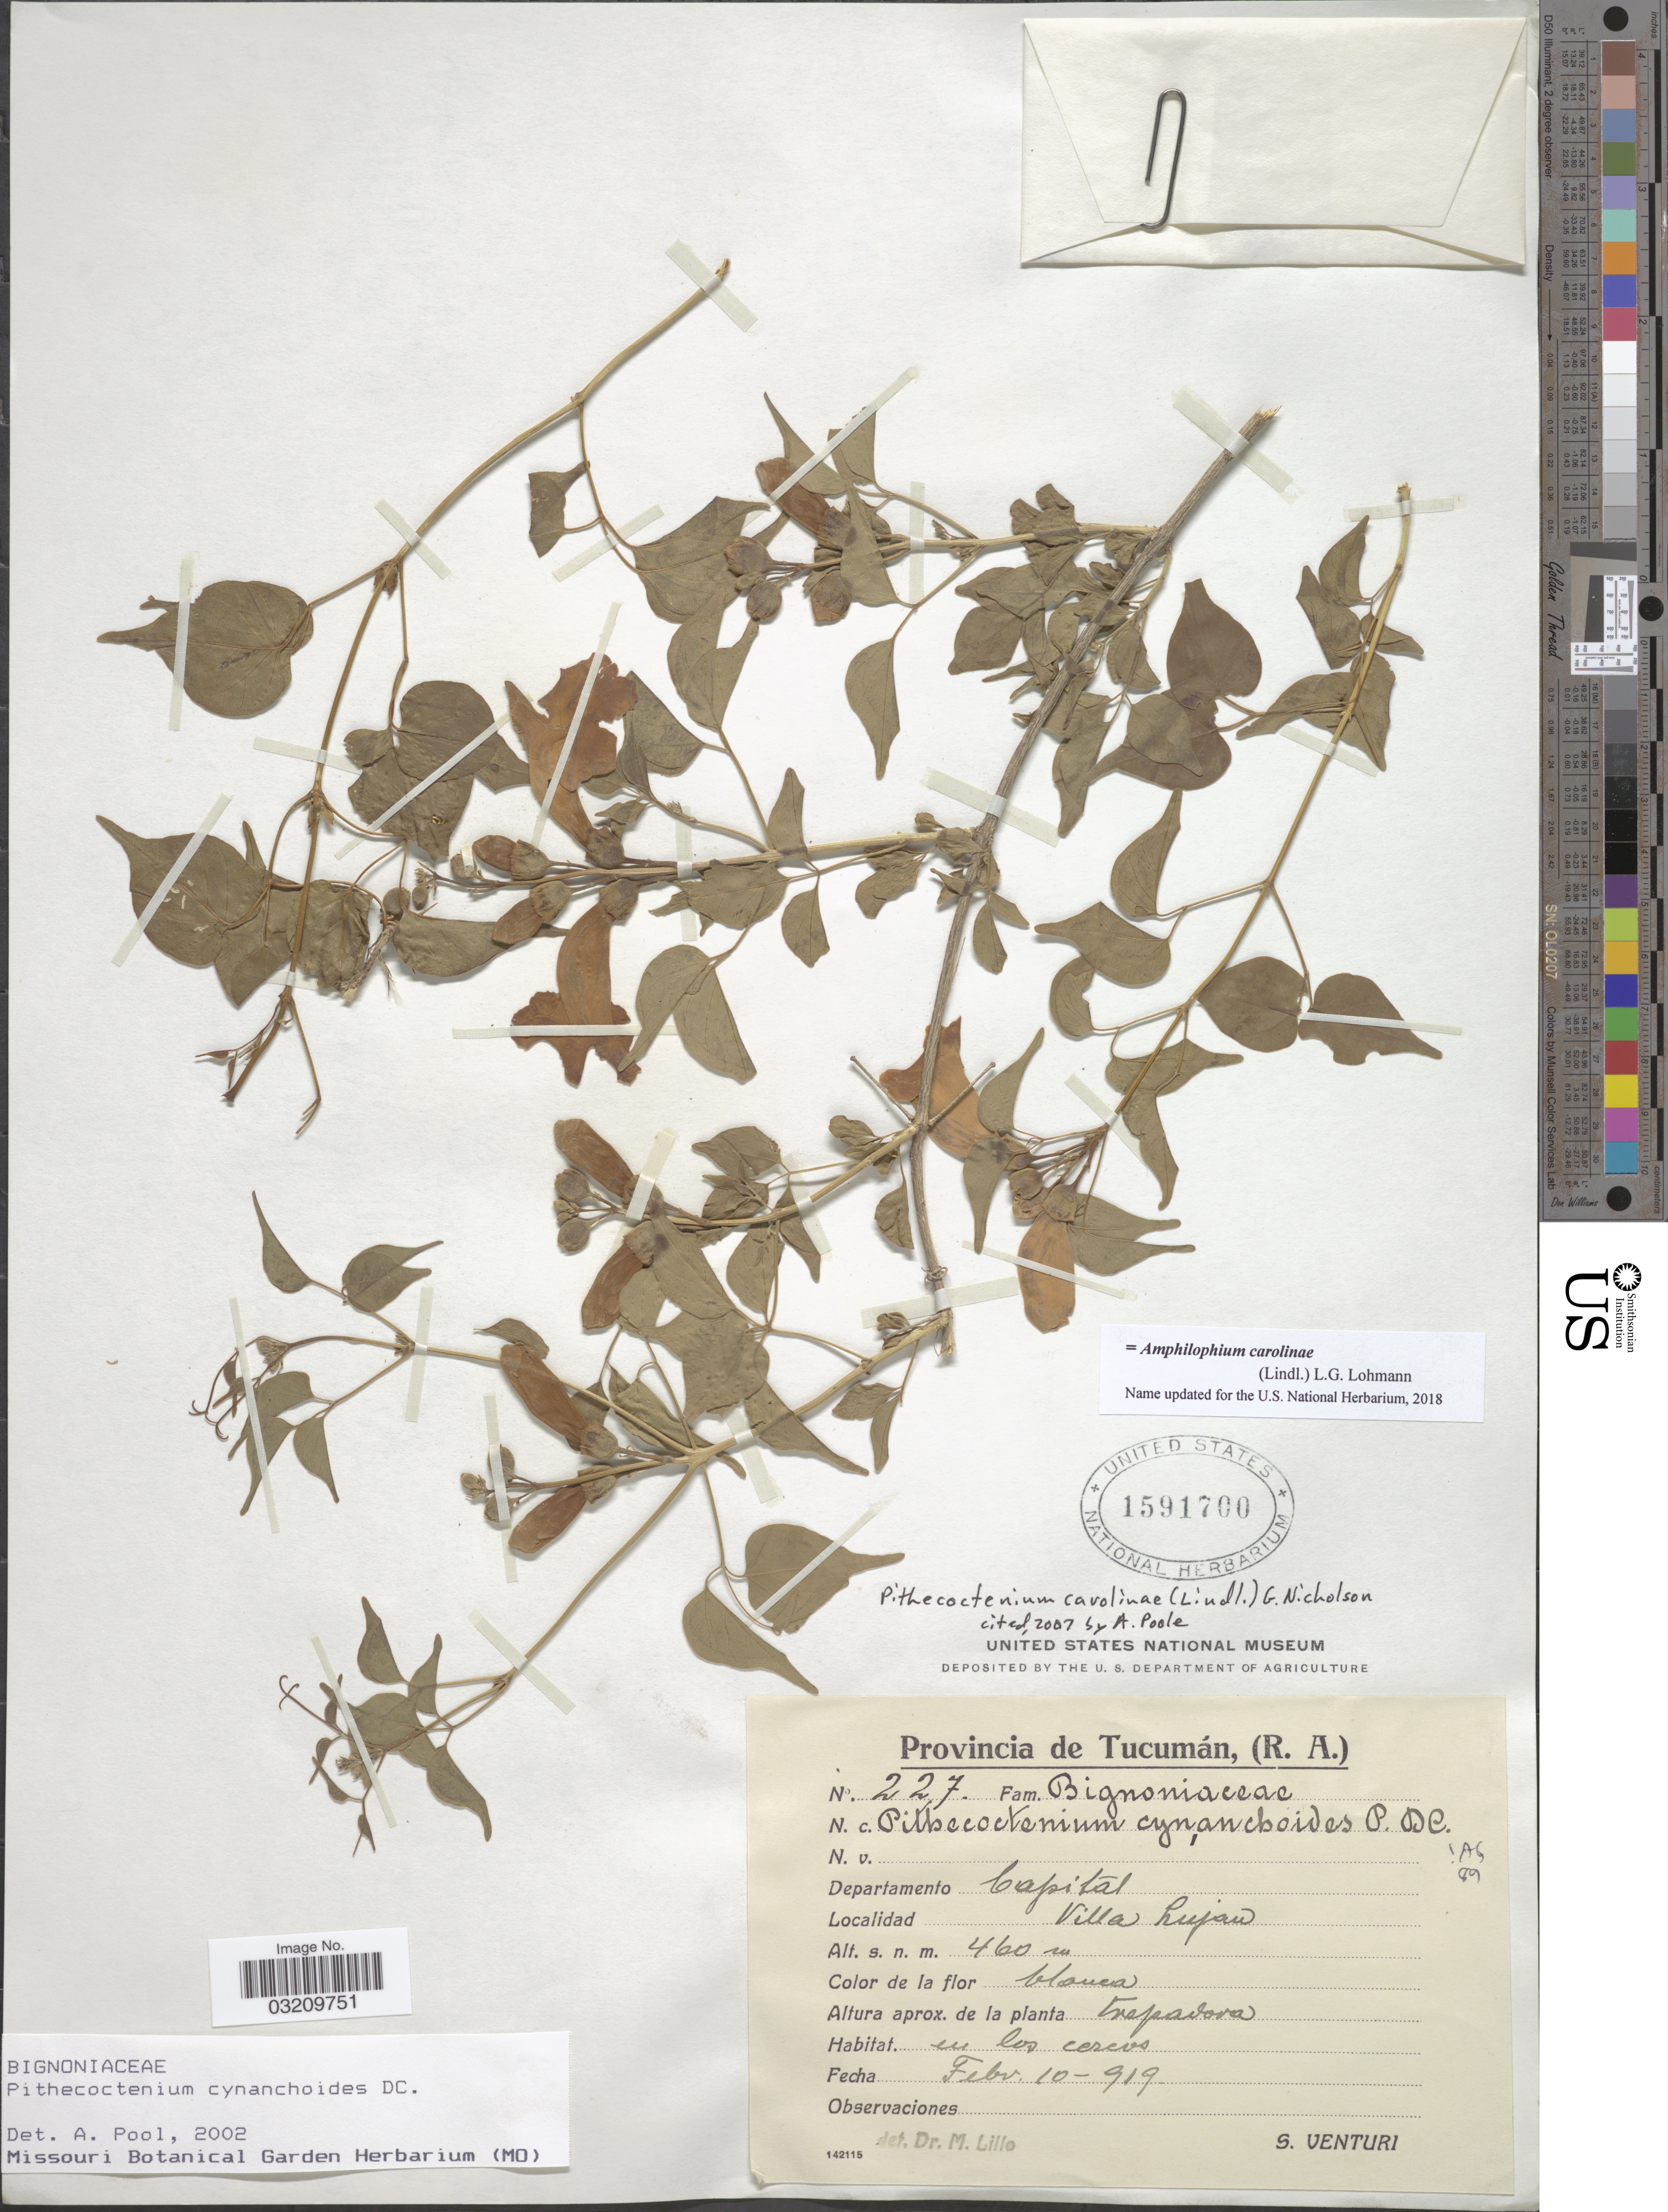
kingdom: Plantae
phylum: Tracheophyta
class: Magnoliopsida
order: Lamiales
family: Bignoniaceae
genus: Amphilophium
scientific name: Amphilophium carolinae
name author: (Lindl.) L.G. Lohmann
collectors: S. Venturi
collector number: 227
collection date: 1919-02-10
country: Argentina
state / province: Tucuman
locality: Departamento Capital. Villa Lujan.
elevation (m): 460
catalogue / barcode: US 1591700